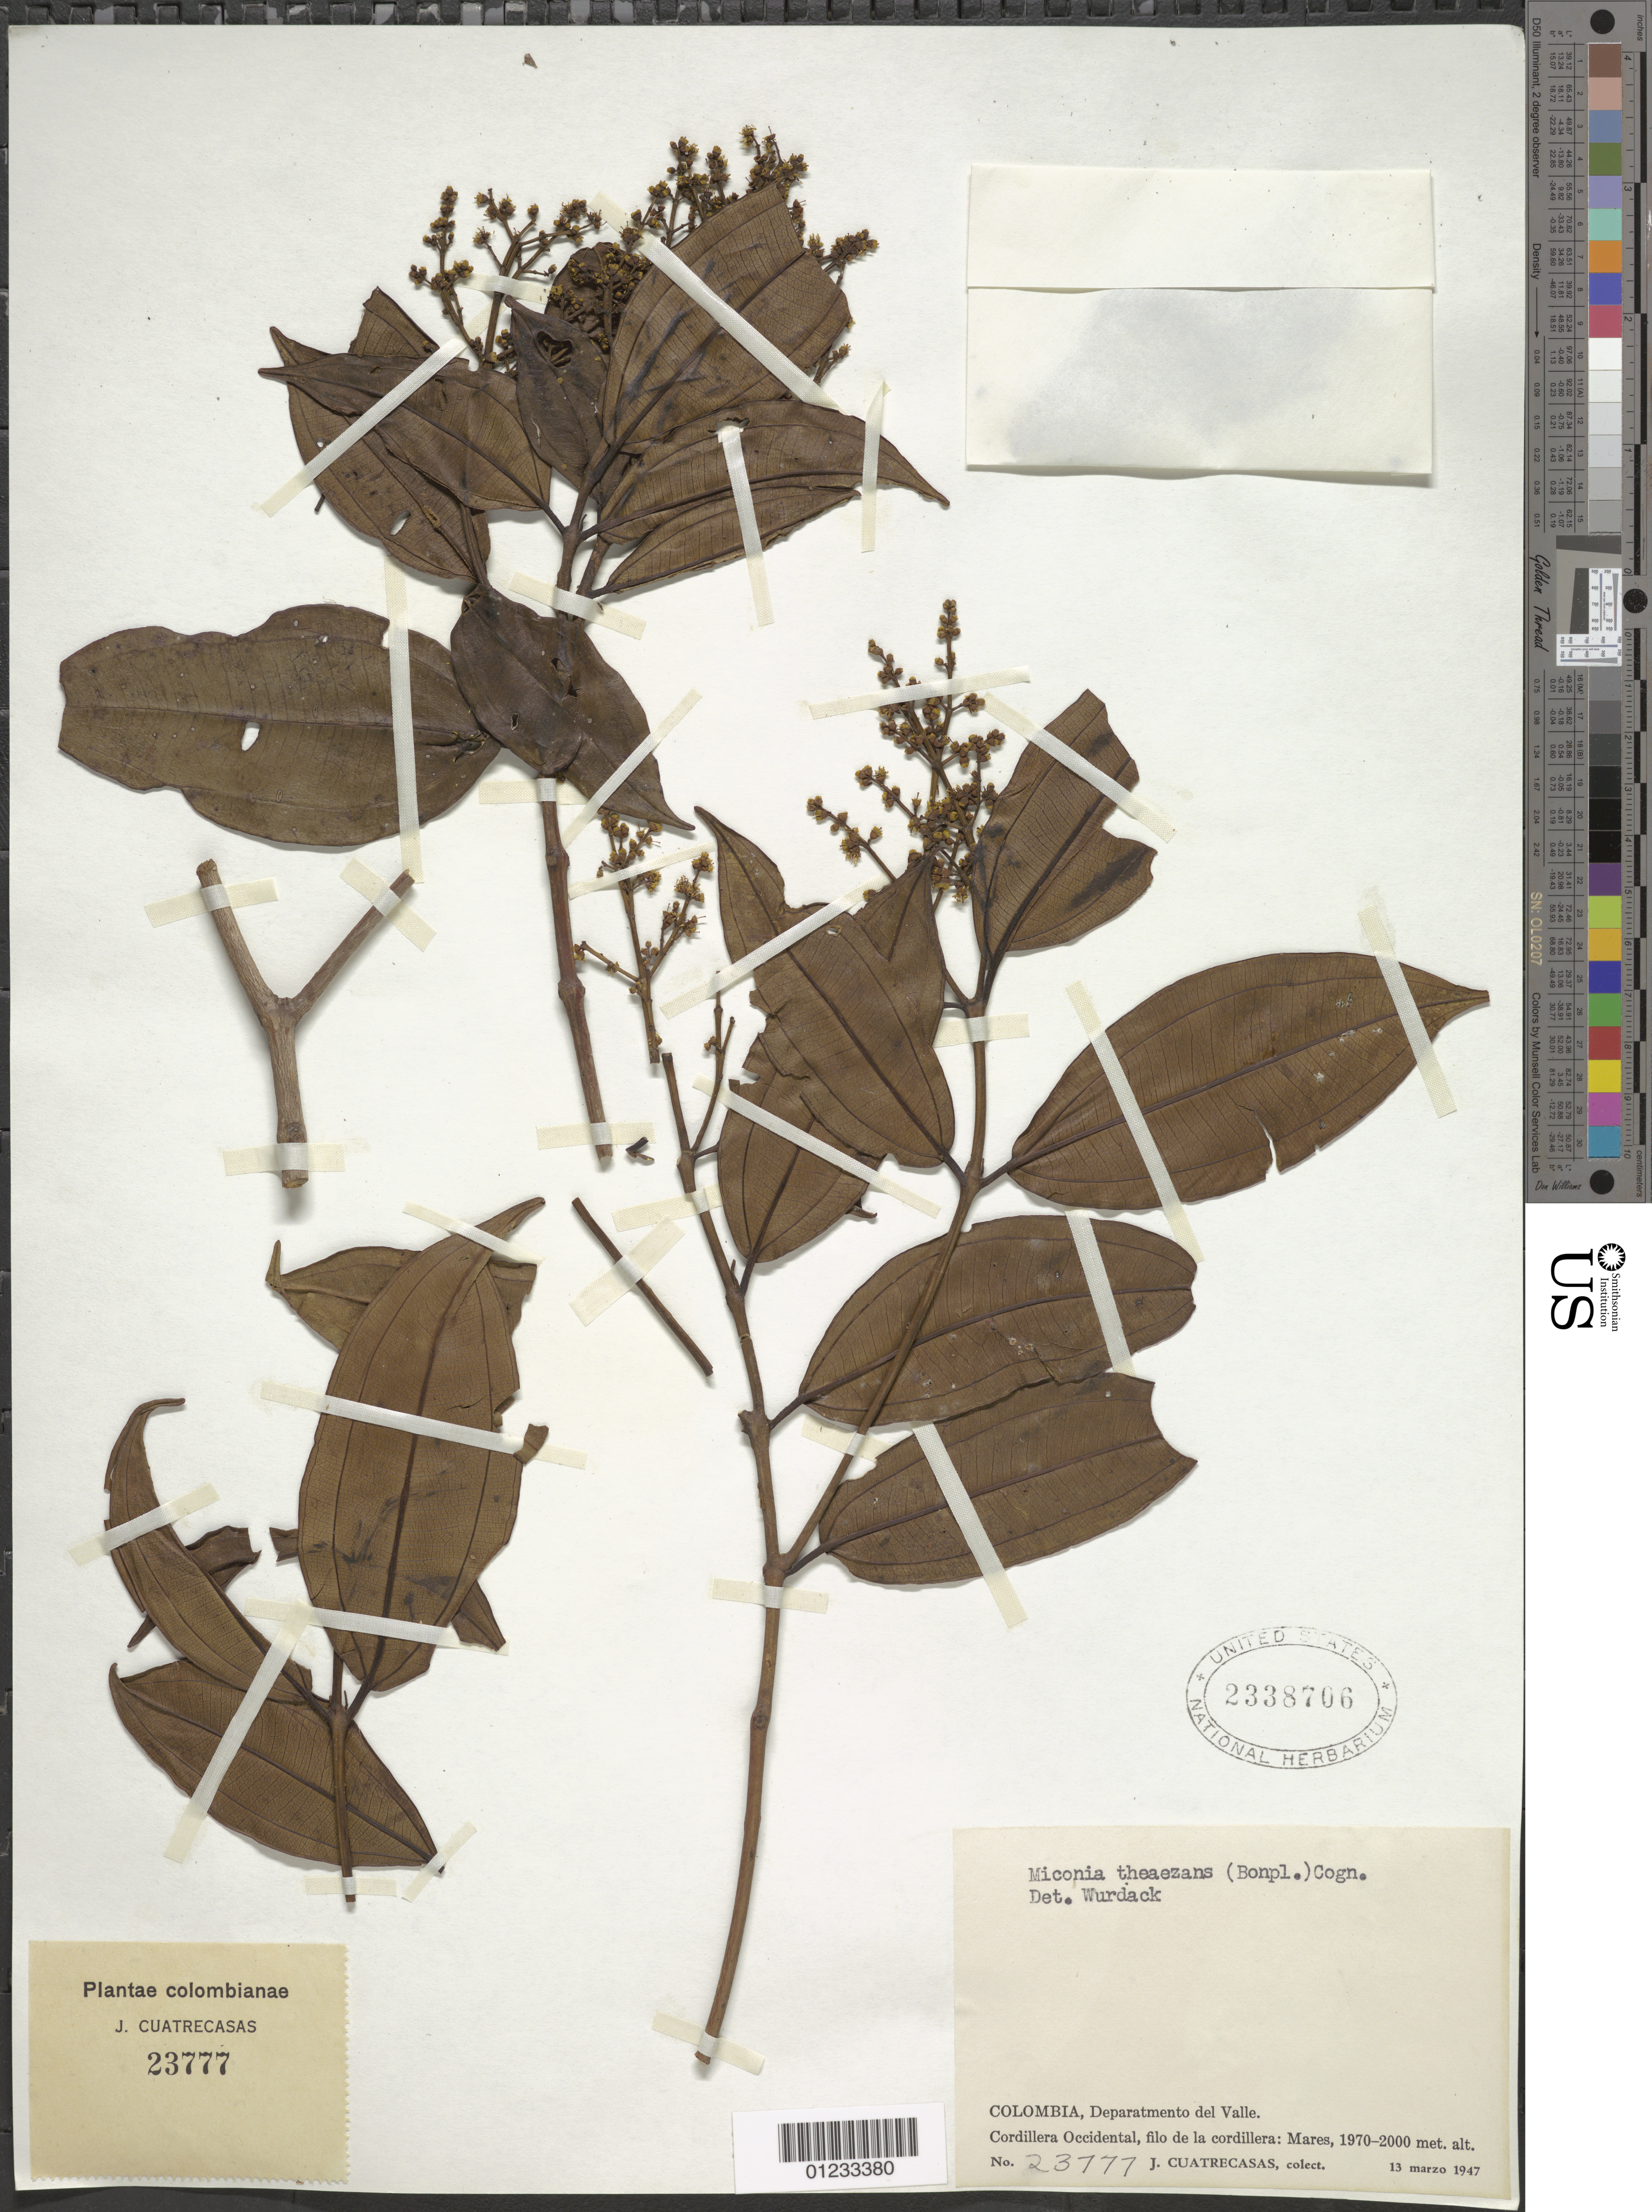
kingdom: Plantae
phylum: Tracheophyta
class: Magnoliopsida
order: Myrtales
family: Melastomataceae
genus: Miconia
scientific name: Miconia theizans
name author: (Bonpl.) Cogn.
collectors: J. Cuatrecasas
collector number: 23777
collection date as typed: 13 Mar 1947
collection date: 1947-03-13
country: Colombia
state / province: Valle del Cauca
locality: Cordillera Occidental, filo de la cordillera: Mares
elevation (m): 1970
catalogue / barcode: US 2338706